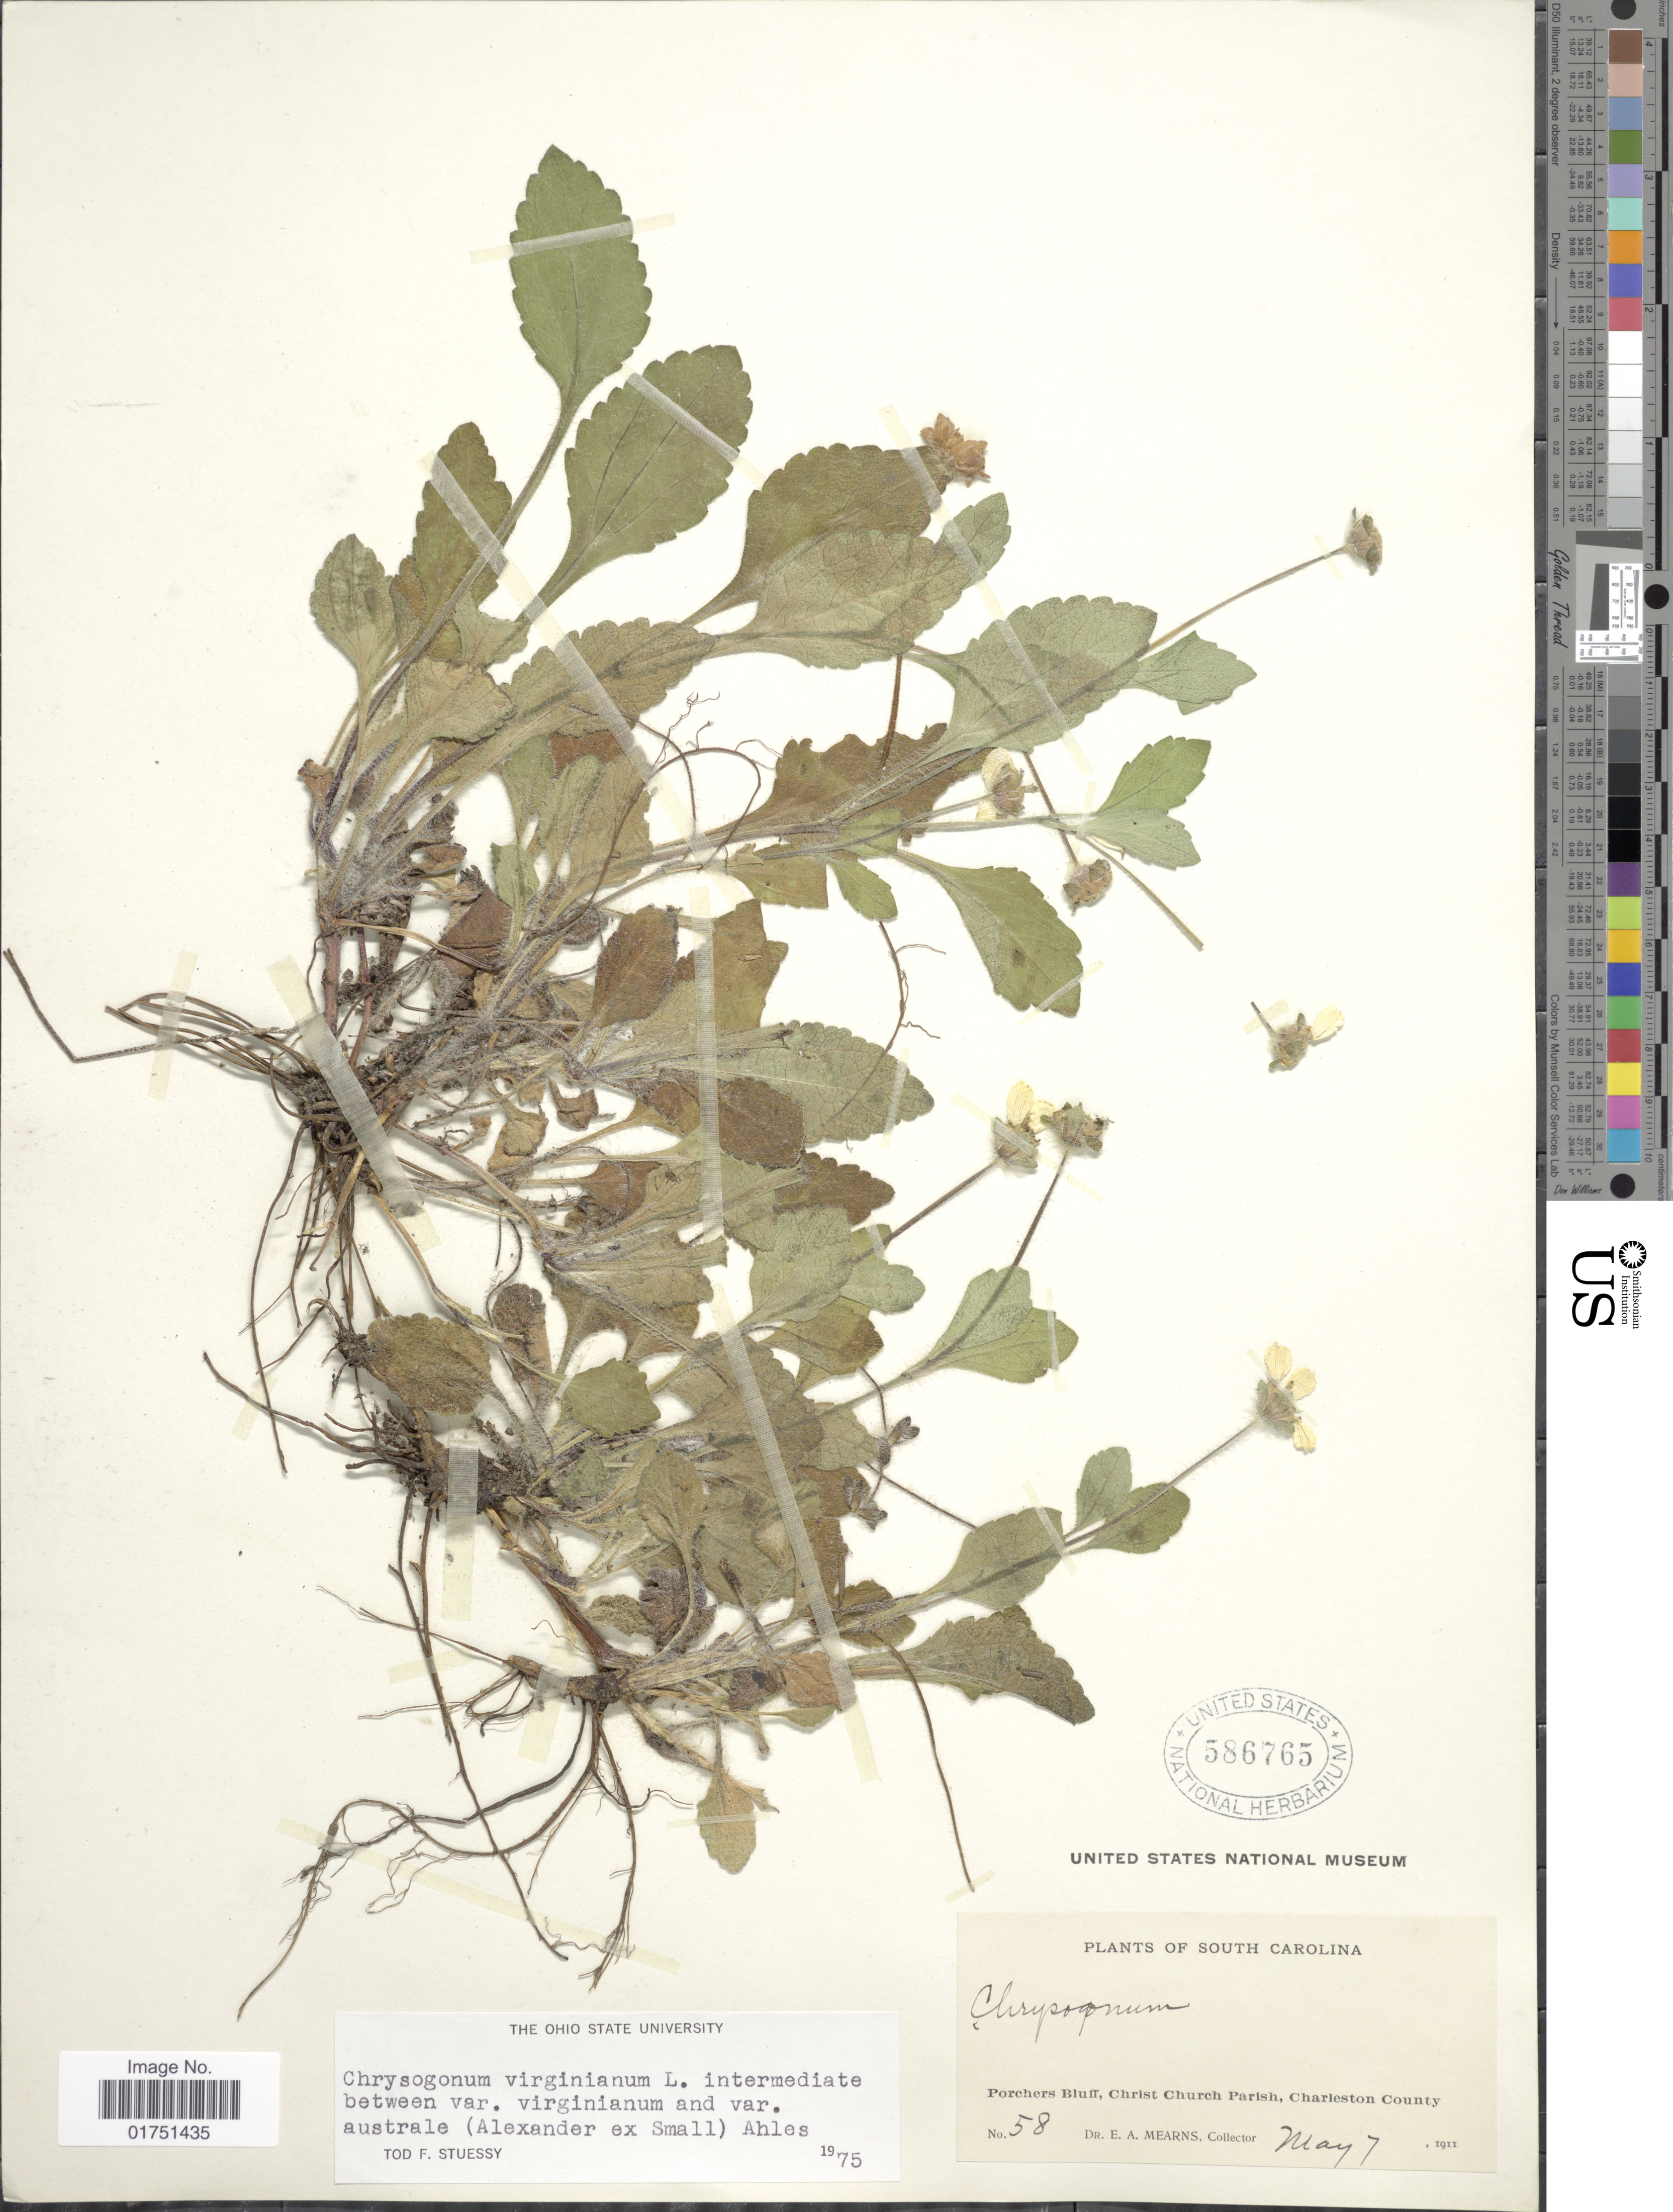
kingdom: Plantae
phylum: Tracheophyta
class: Magnoliopsida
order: Asterales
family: Asteraceae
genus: Chrysogonum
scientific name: Chrysogonum virginianum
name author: L.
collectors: E. A. Mearns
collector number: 58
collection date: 1911-05-07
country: United States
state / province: South Carolina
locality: Porchers Bluff, Christ Church Parish, Charleston County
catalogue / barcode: US 586765